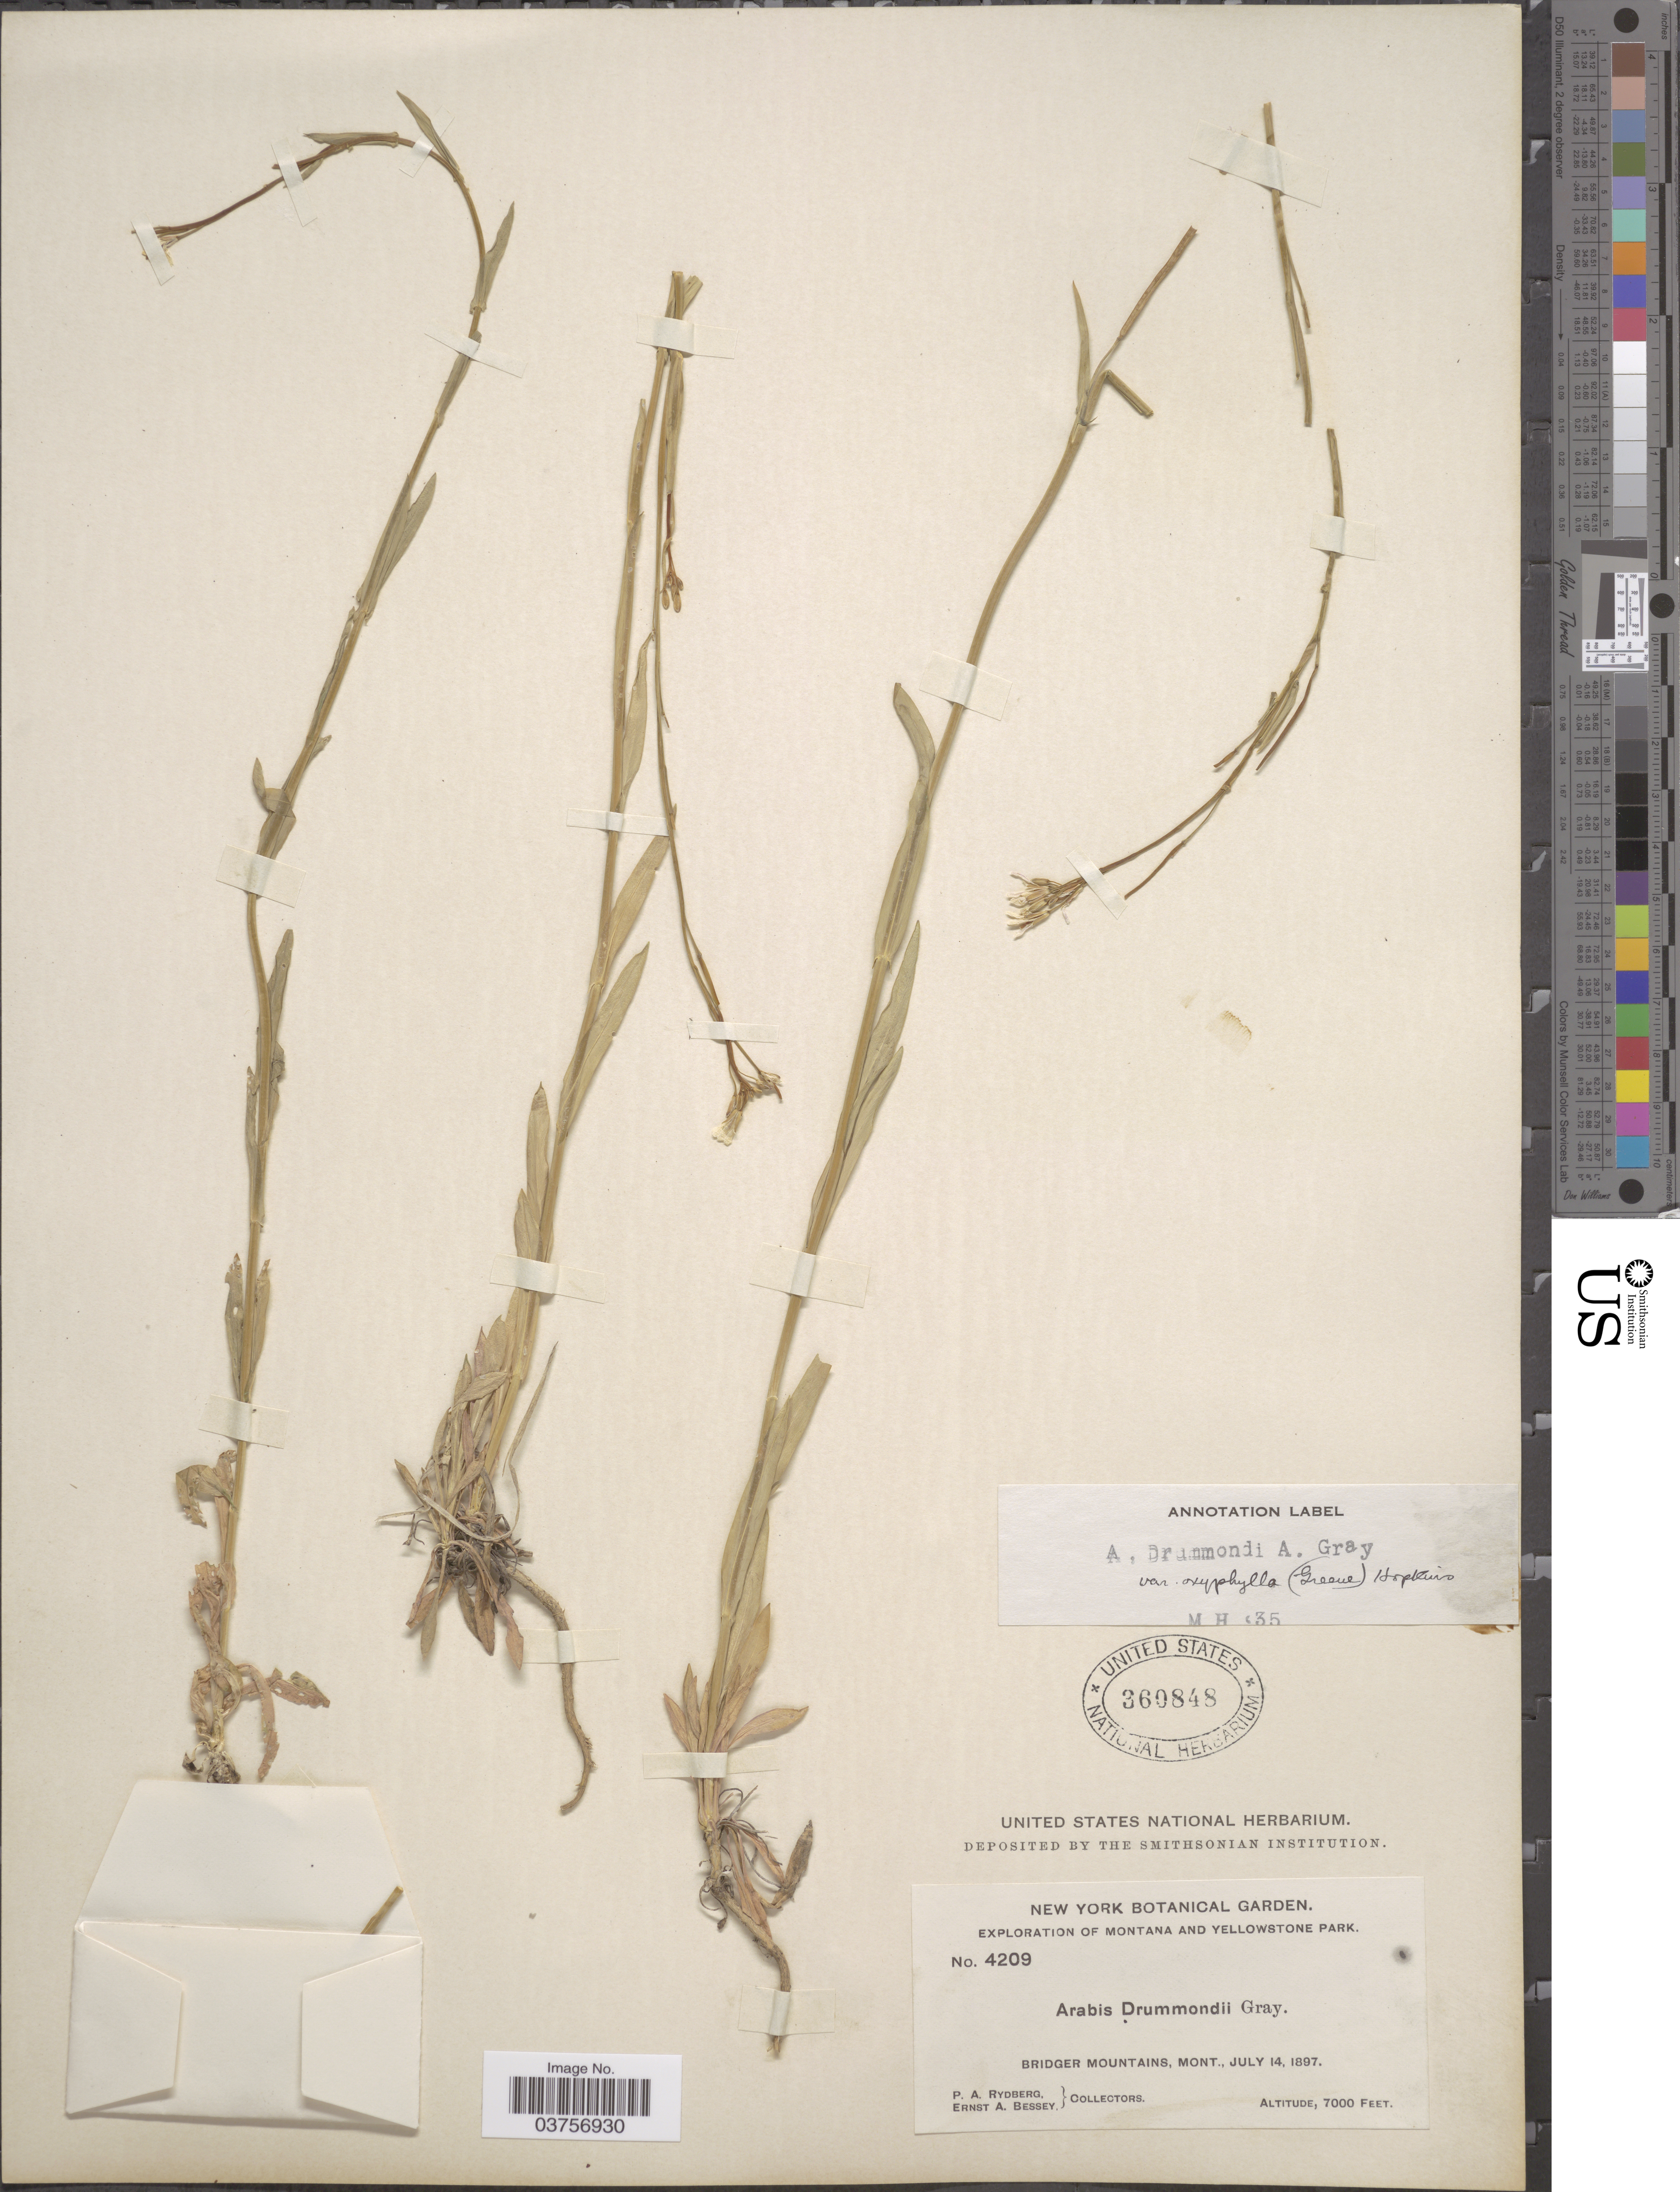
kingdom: Plantae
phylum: Tracheophyta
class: Magnoliopsida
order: Brassicales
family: Brassicaceae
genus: Arabis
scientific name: Arabis drummondii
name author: A. Gray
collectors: P. A. Rydberg & E. A. Bessey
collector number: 4209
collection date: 1897-07-14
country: United States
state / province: Montana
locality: Montana and Yellowstone Park. Bridger Mountains.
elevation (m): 2134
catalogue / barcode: US 360848